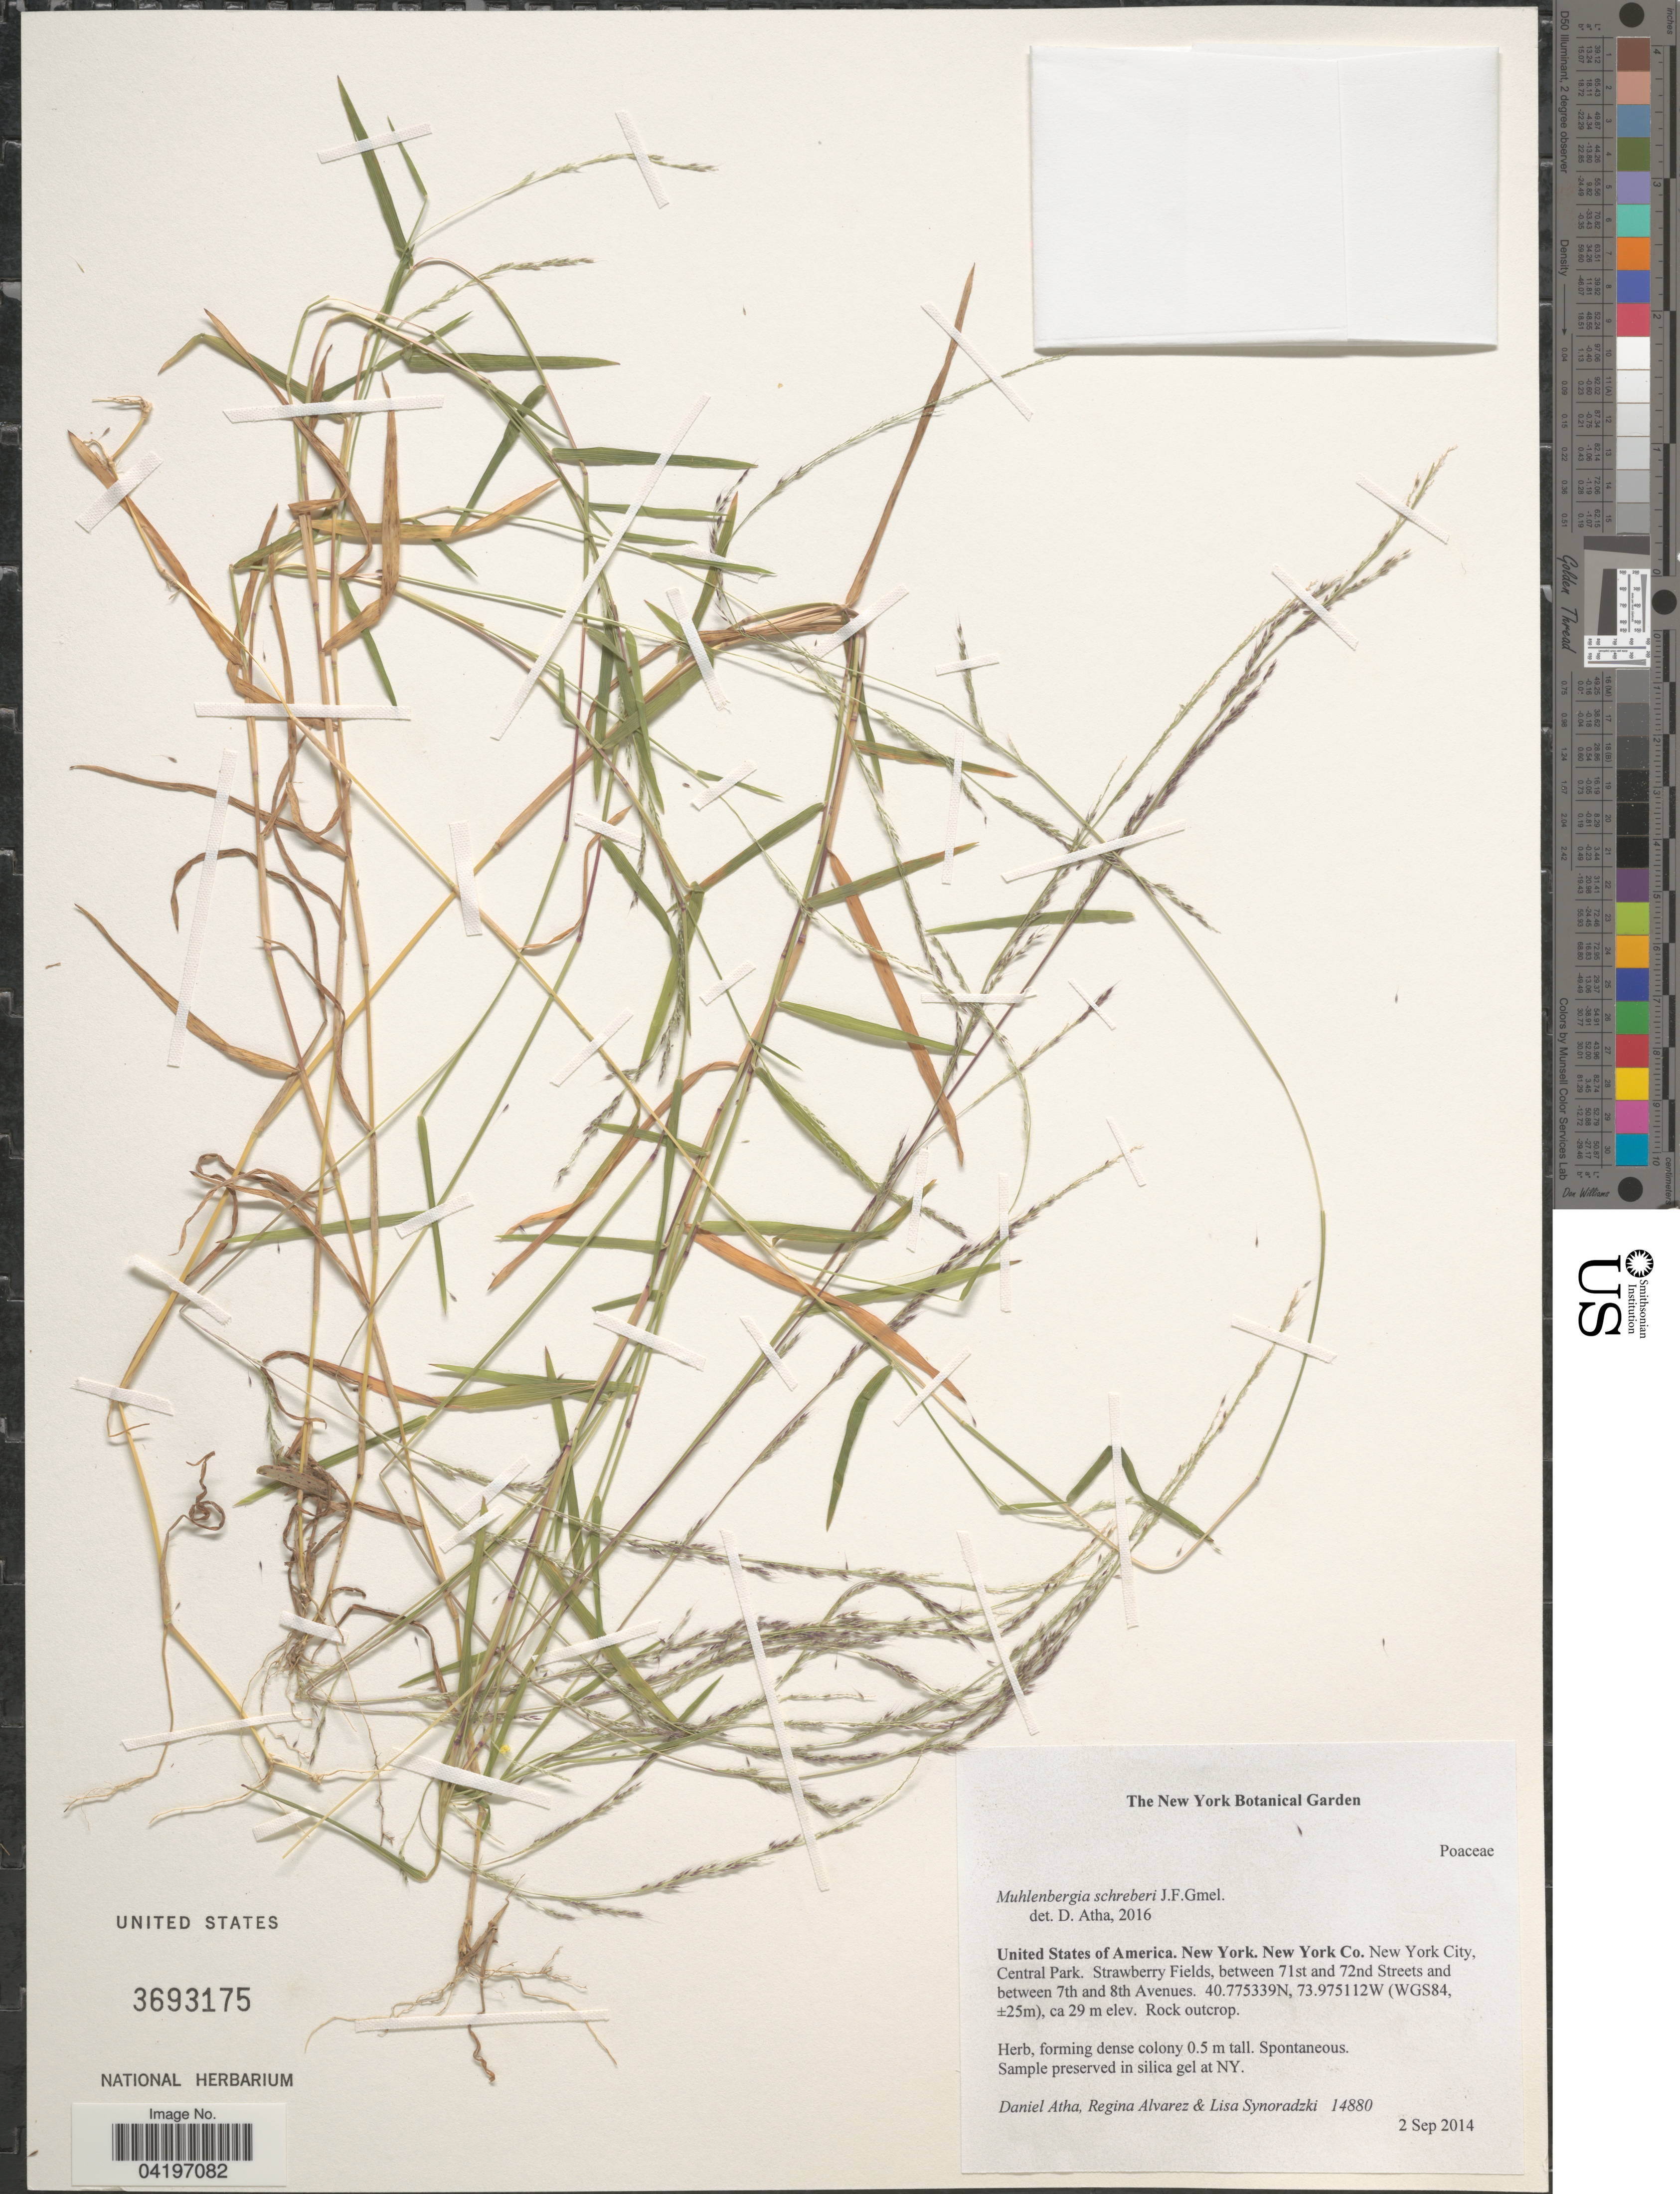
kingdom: Plantae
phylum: Tracheophyta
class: Liliopsida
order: Poales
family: Poaceae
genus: Muhlenbergia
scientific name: Muhlenbergia schreberi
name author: J.F. Gmel.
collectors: D. Atha, R. Álvarez & L. Synoradzki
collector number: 14880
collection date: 2014-09-02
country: United States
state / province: New York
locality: New York Co. New York City, Central Park. Strawberry Fields, between 71st and 72nd Streets and between 7th and 8th Avenues. (WGS84, ±25m).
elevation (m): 29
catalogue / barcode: US 3693175